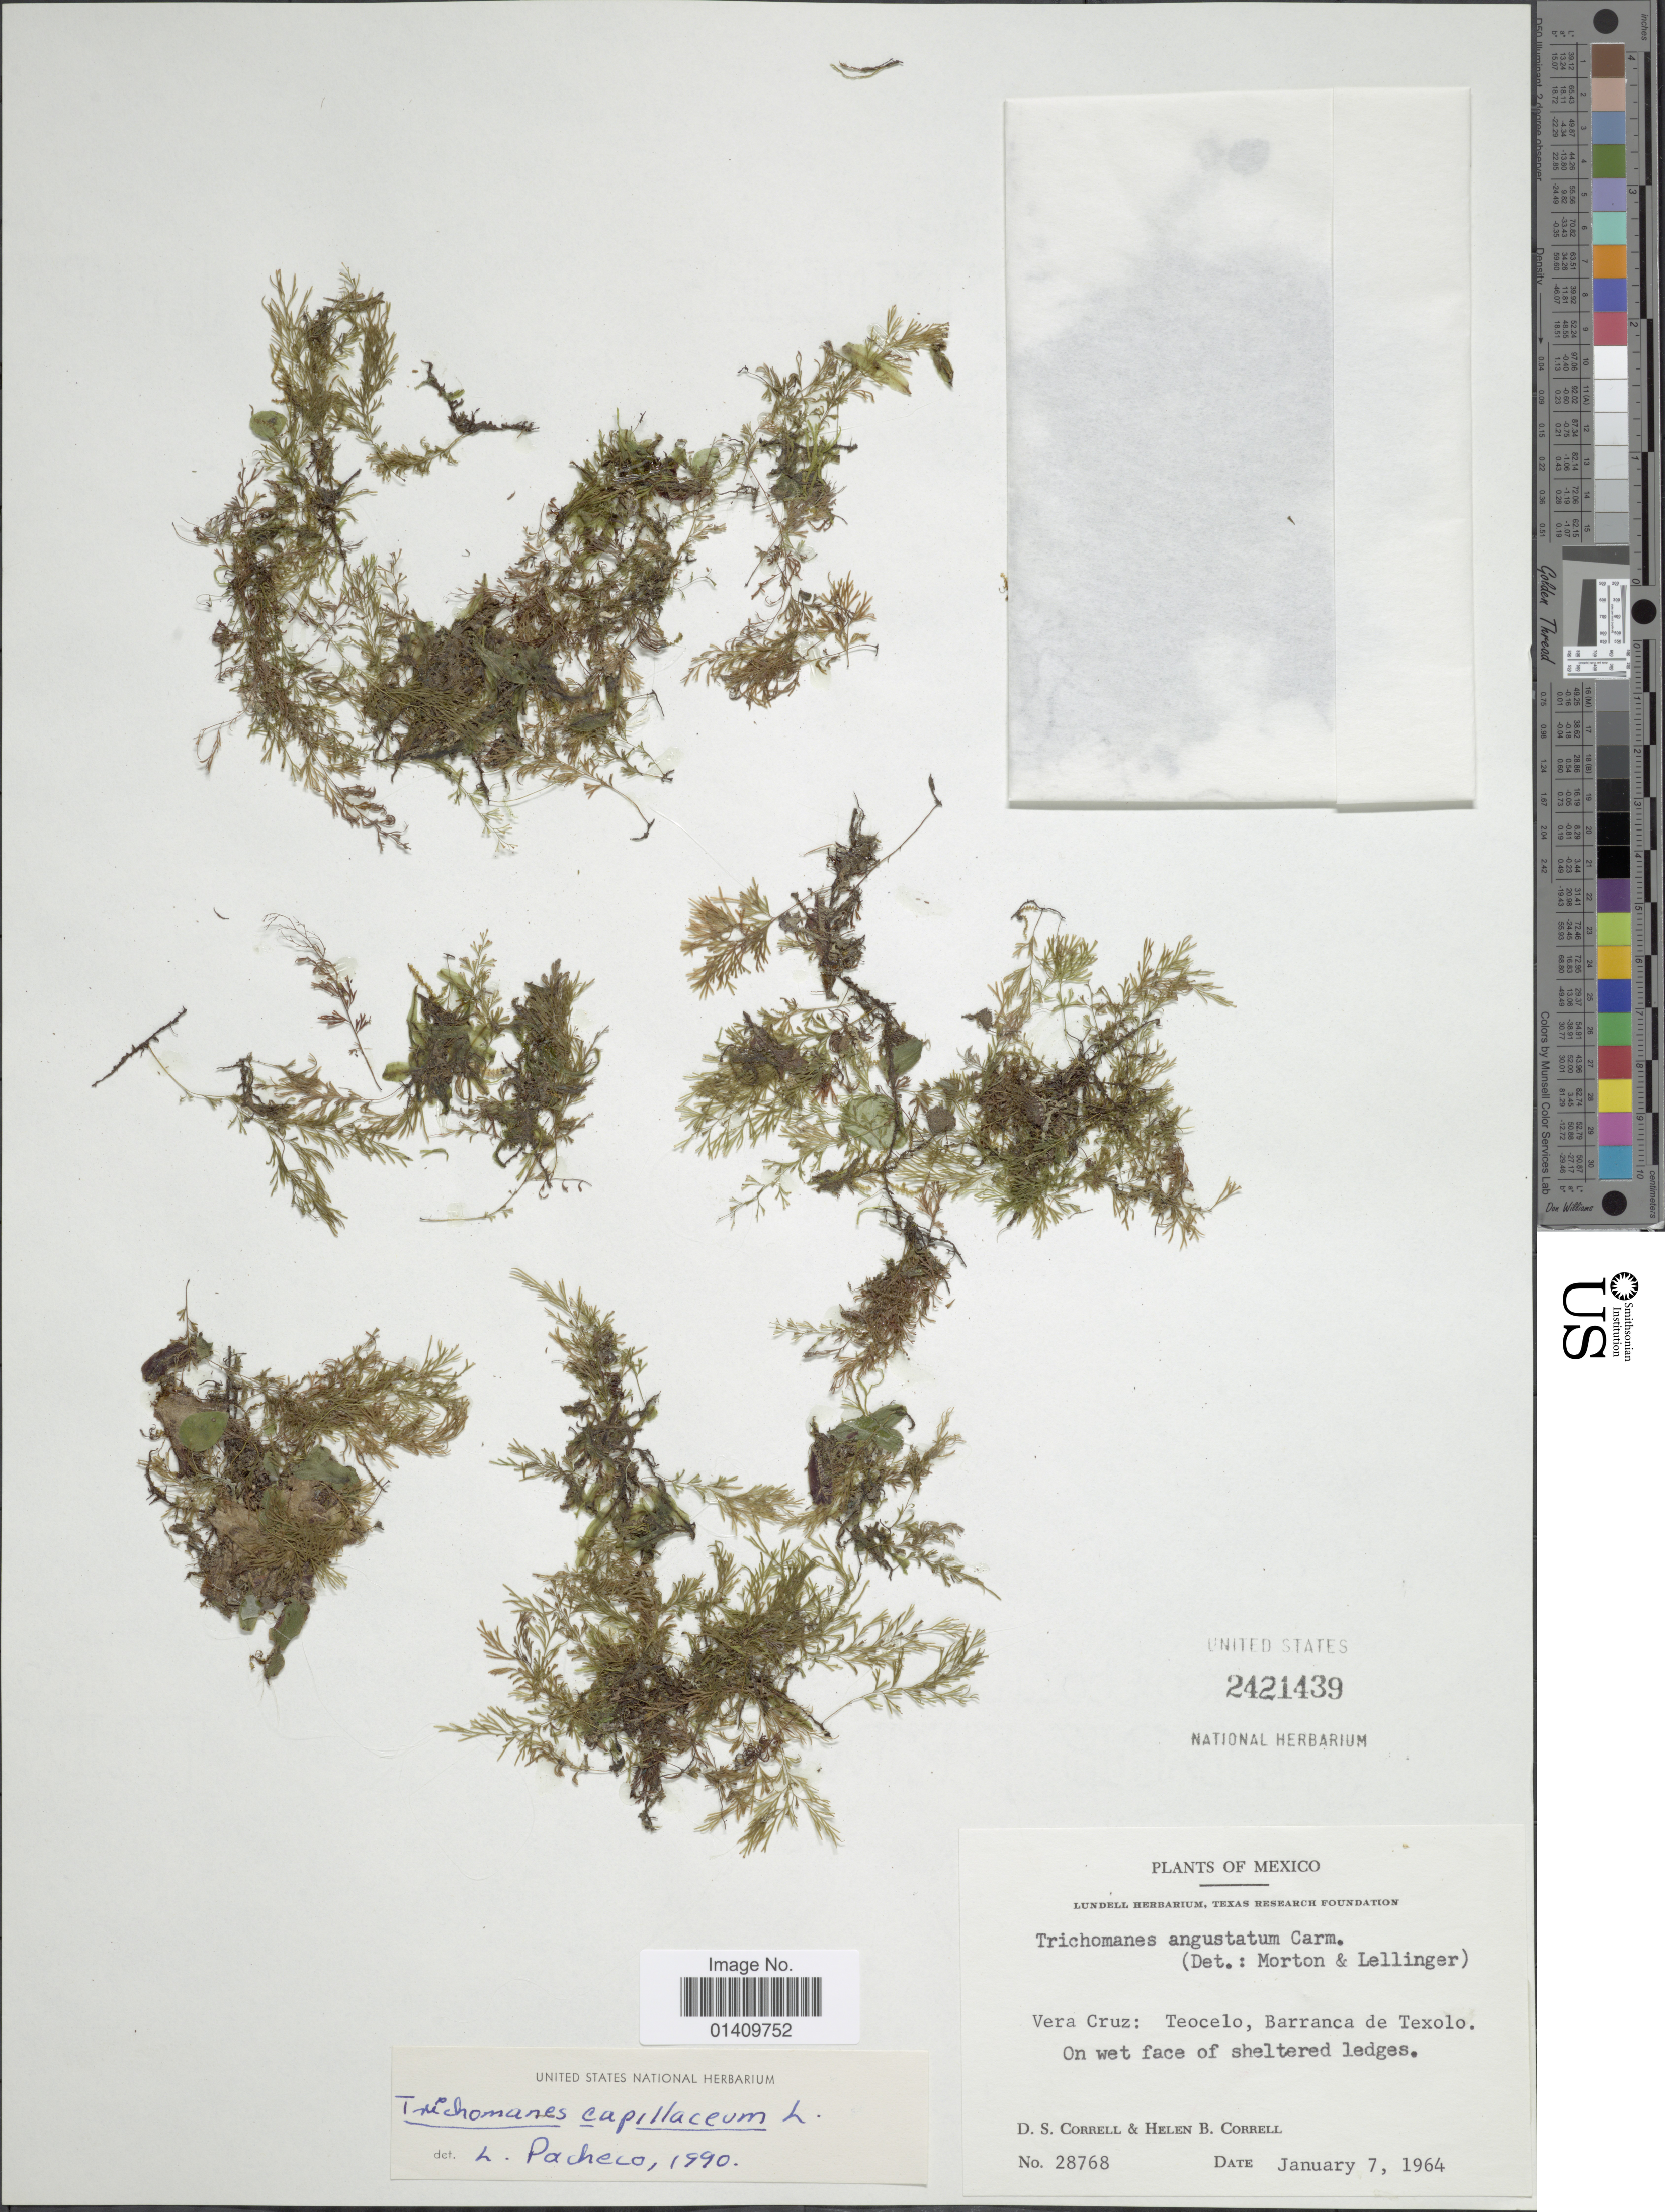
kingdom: Plantae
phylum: Tracheophyta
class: Polypodiopsida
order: Hymenophyllales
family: Hymenophyllaceae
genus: Polyphlebium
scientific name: Polyphlebium capillaceum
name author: (L.) Ebihara & Dubuisson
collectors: D. S. Correll & H. Correll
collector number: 28768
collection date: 1964-01-07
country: Mexico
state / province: Veracruz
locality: Vera Cruz: Teocelo Barranca de Texolo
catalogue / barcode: US 2421439